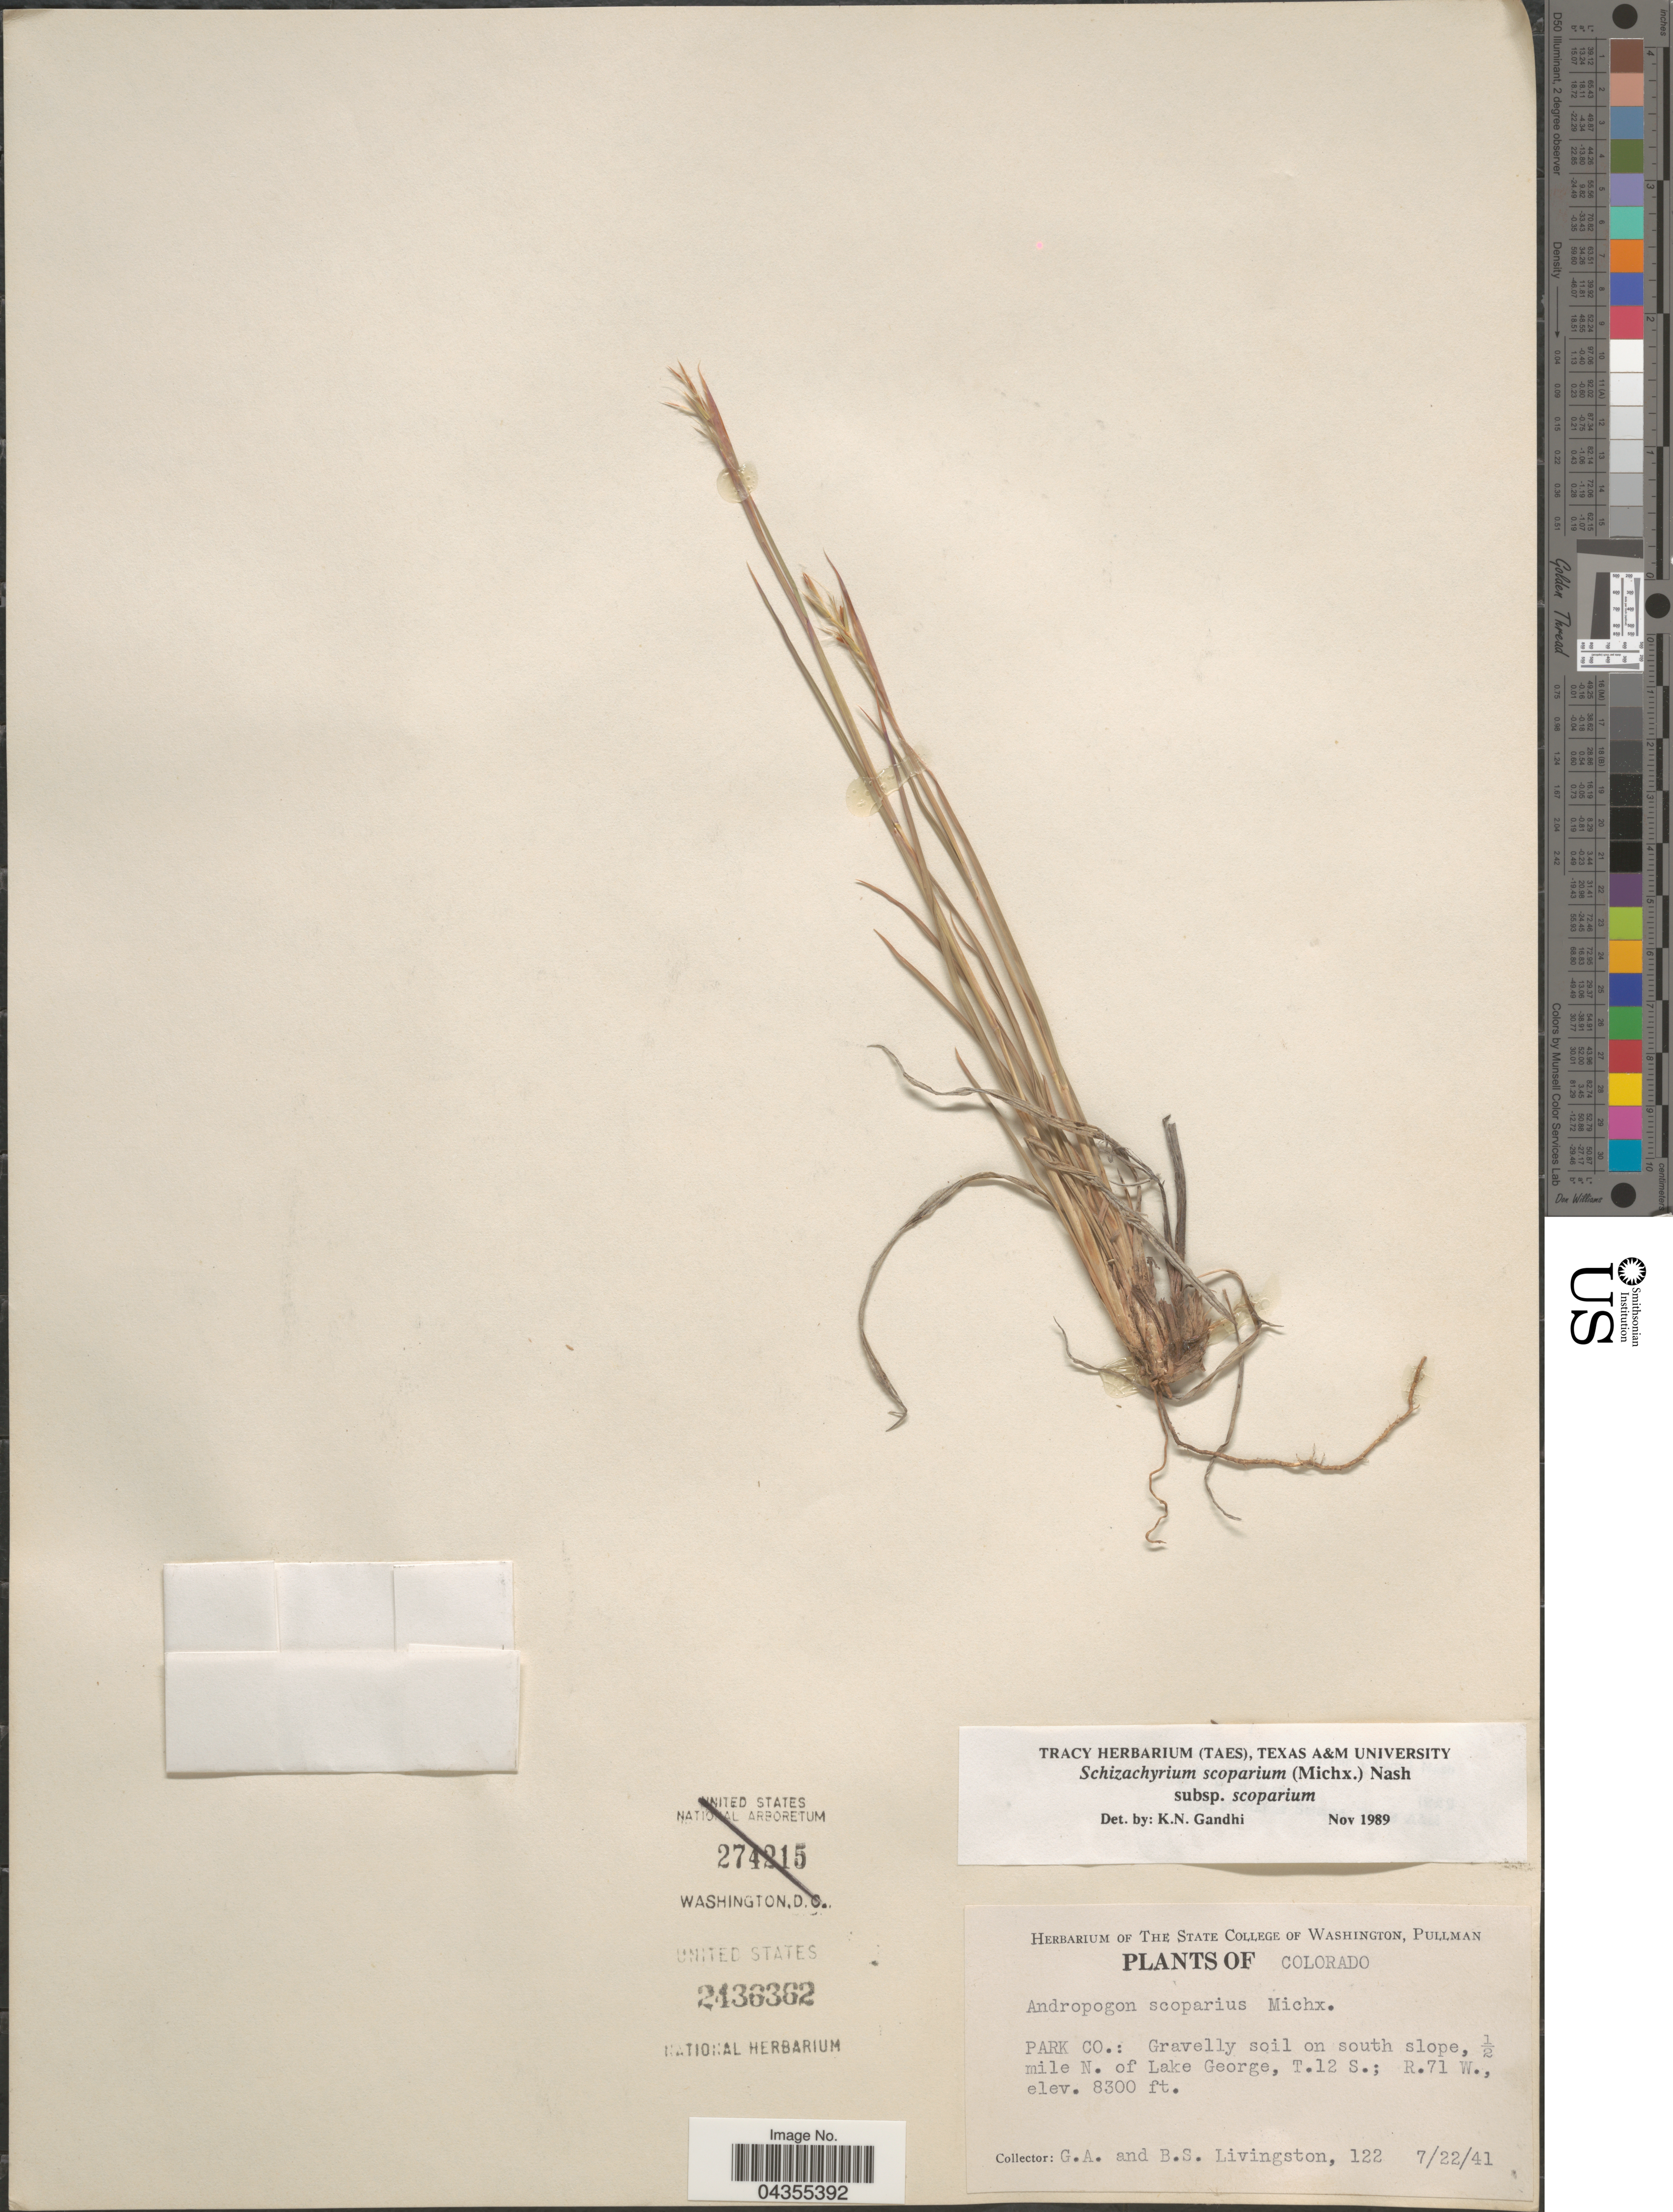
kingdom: Plantae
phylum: Tracheophyta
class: Liliopsida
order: Poales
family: Poaceae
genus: Schizachyrium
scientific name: Schizachyrium scoparium var. scoparium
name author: (Michx.) Nash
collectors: G. Livingston & B. Livingston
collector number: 122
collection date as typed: Transcribed d/m/y: 22/7/41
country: United States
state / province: Colorado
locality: Park Co.: Gravelly soil on south slope, ½ mile N. of Lake George, T.12 S.; R.71 W.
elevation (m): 2530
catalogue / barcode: US 2436362